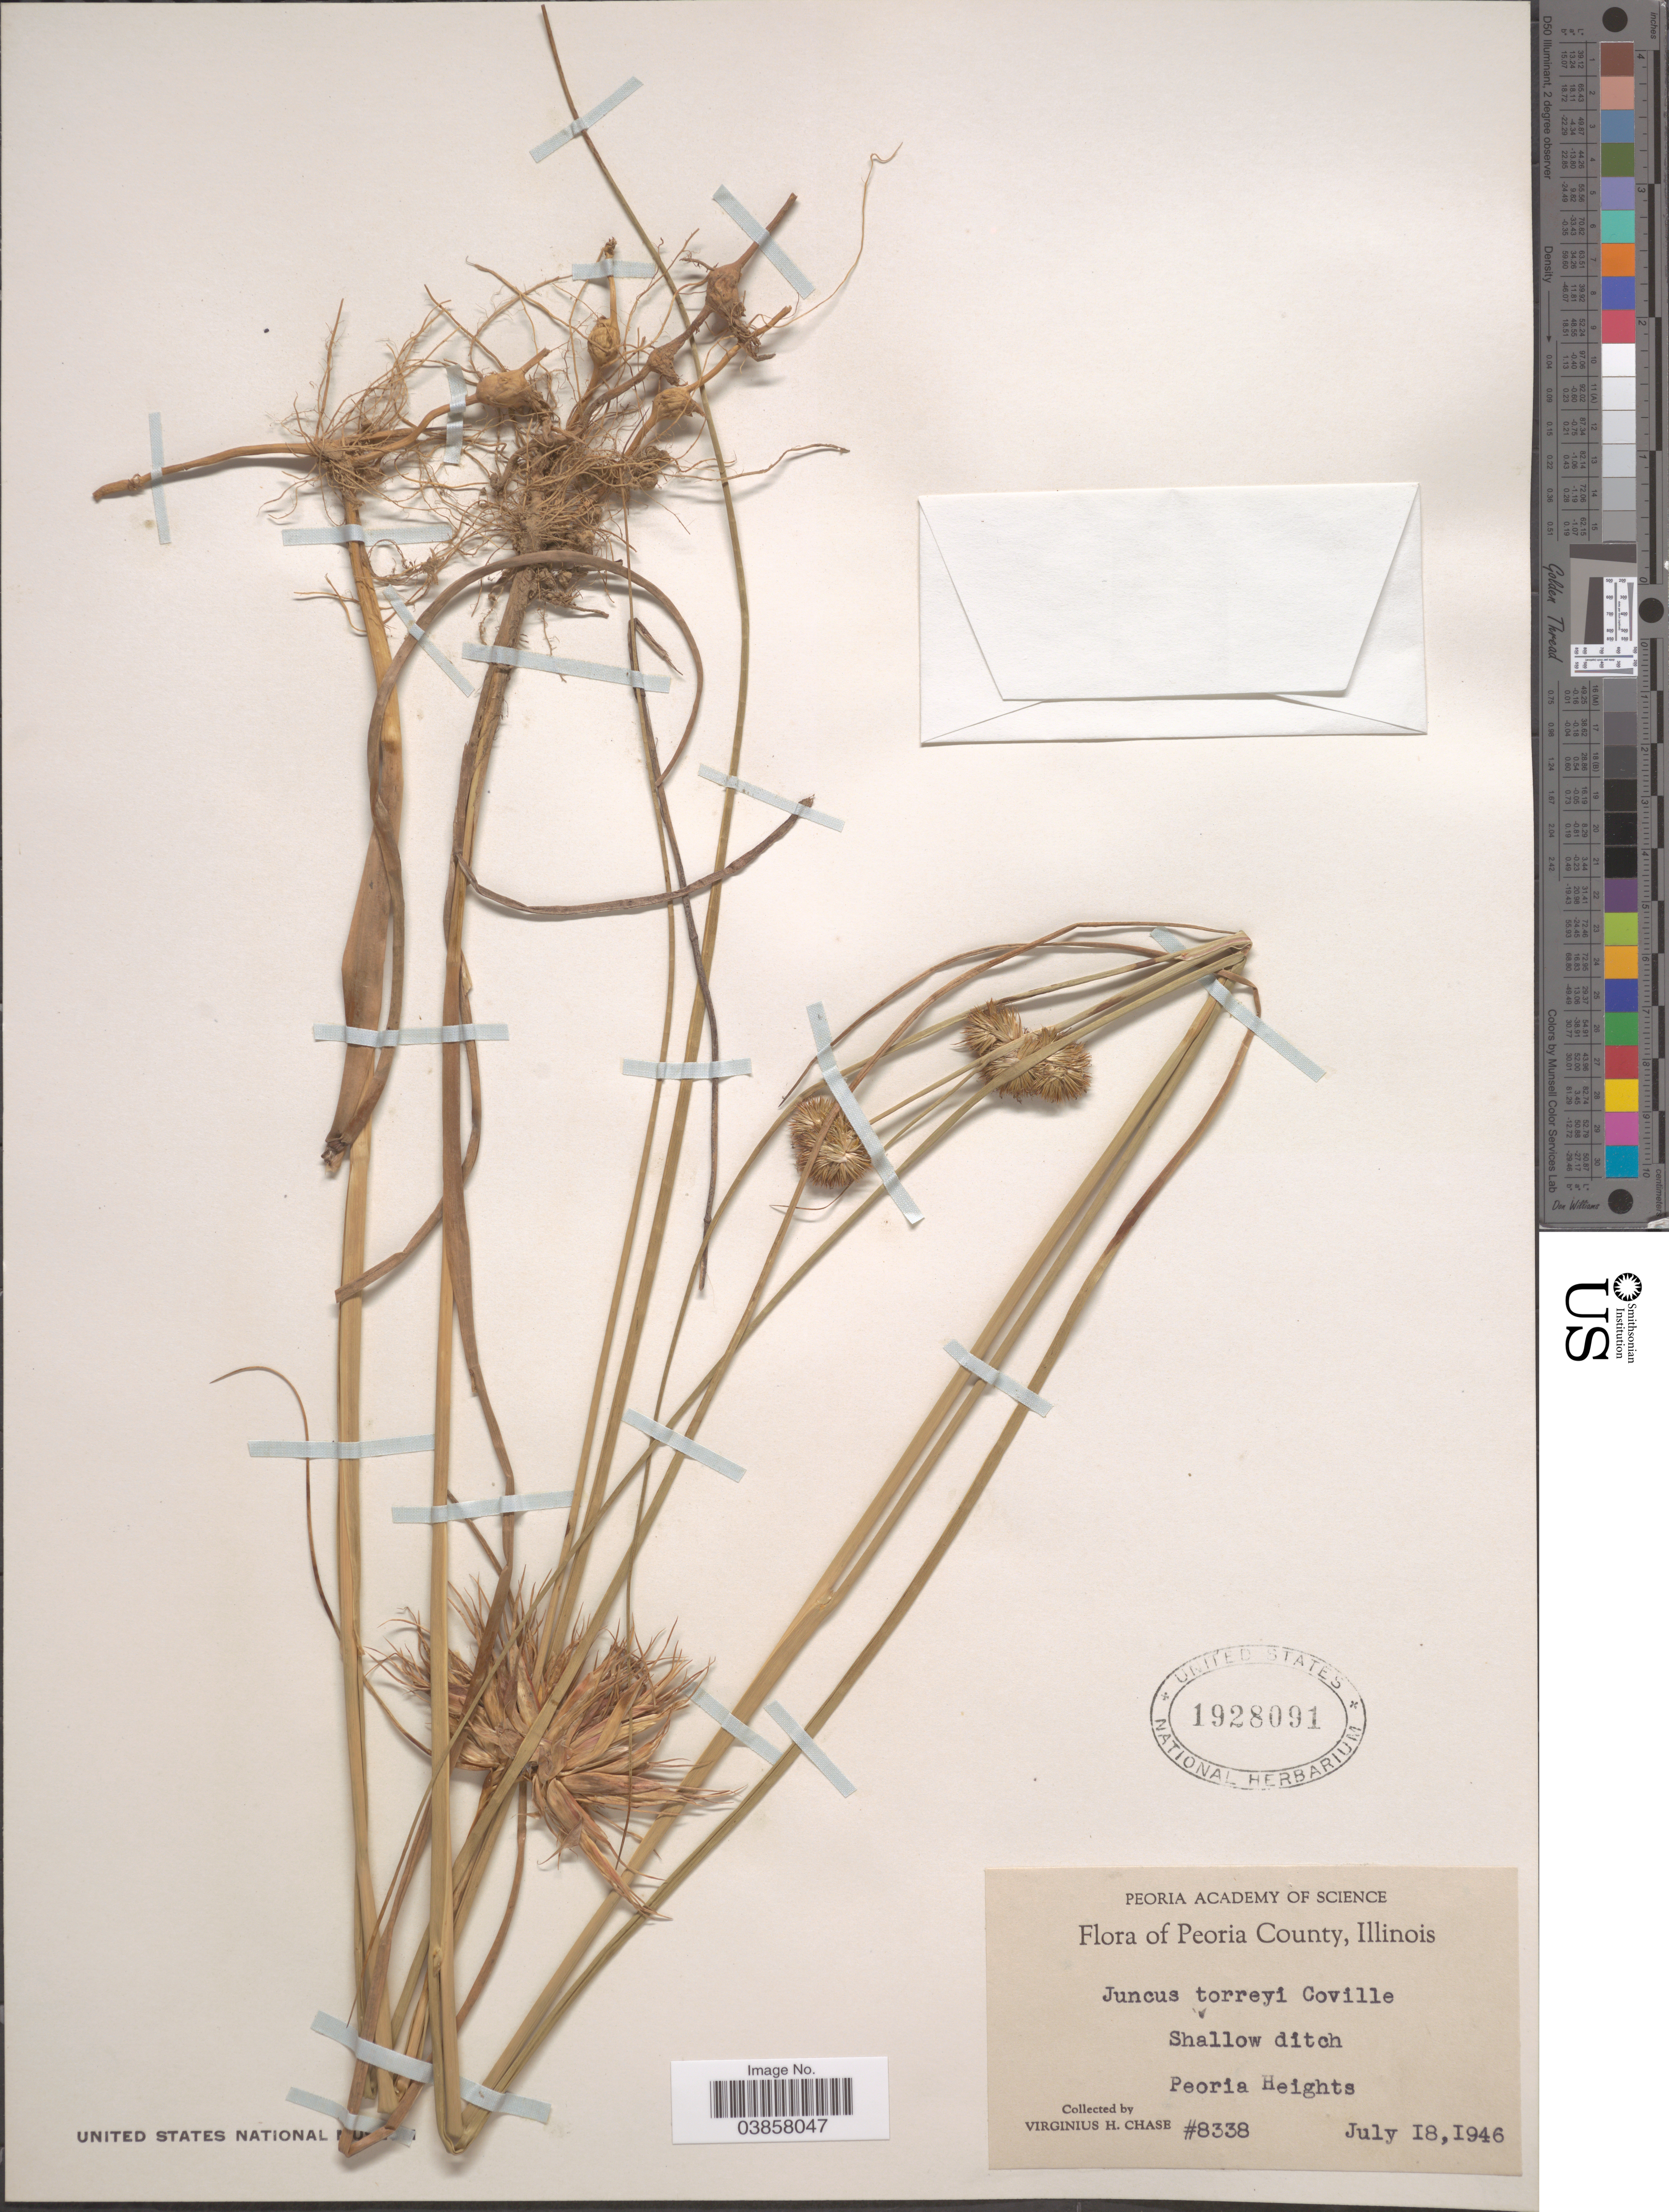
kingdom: Plantae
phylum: Tracheophyta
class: Liliopsida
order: Poales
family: Juncaceae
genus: Juncus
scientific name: Juncus torreyi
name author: Coville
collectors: V. H. Chase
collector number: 8338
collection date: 1946-07-18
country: United States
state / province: Illinois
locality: Peoria County. Shallow ditch. Peoria Heights.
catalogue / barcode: US 1928091